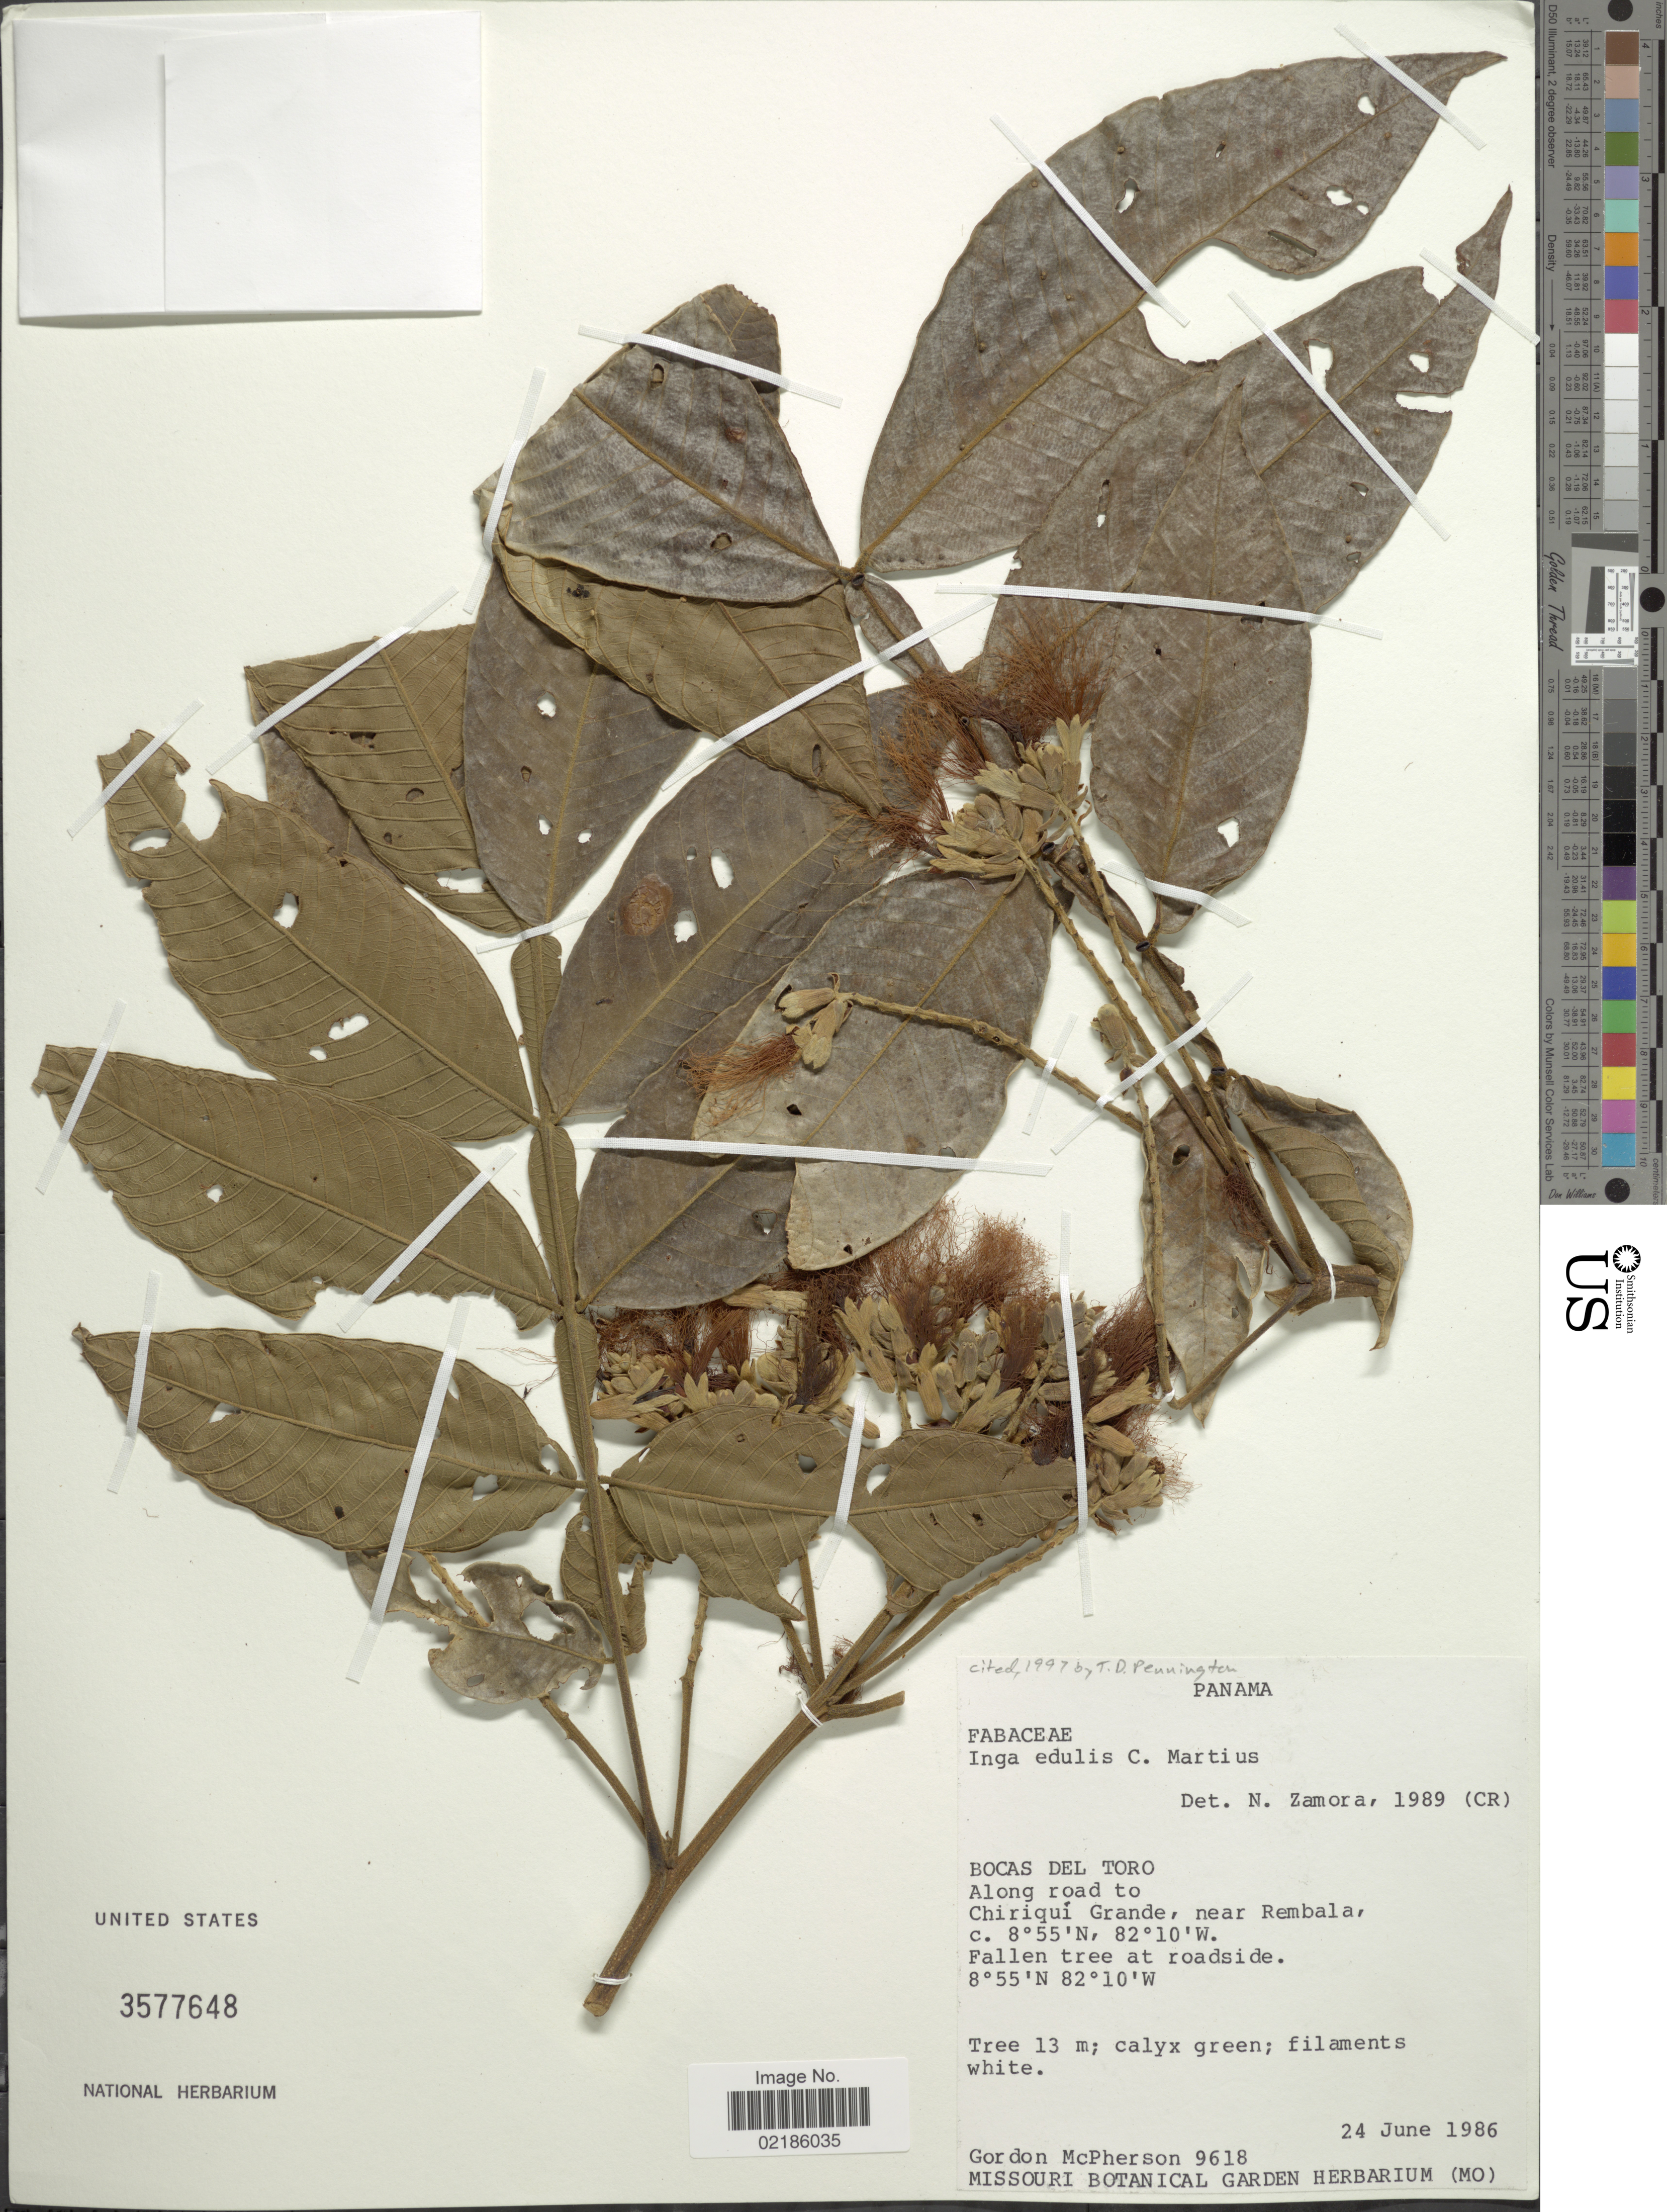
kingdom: Plantae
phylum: Tracheophyta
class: Magnoliopsida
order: Fabales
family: Fabaceae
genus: Inga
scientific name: Inga edulis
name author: Mart.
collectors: G. McPherson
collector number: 9618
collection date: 1986-06-24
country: Panama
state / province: Bocas del Toro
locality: Along road to Chiriqui Grande, near Rembala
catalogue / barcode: US 3577648